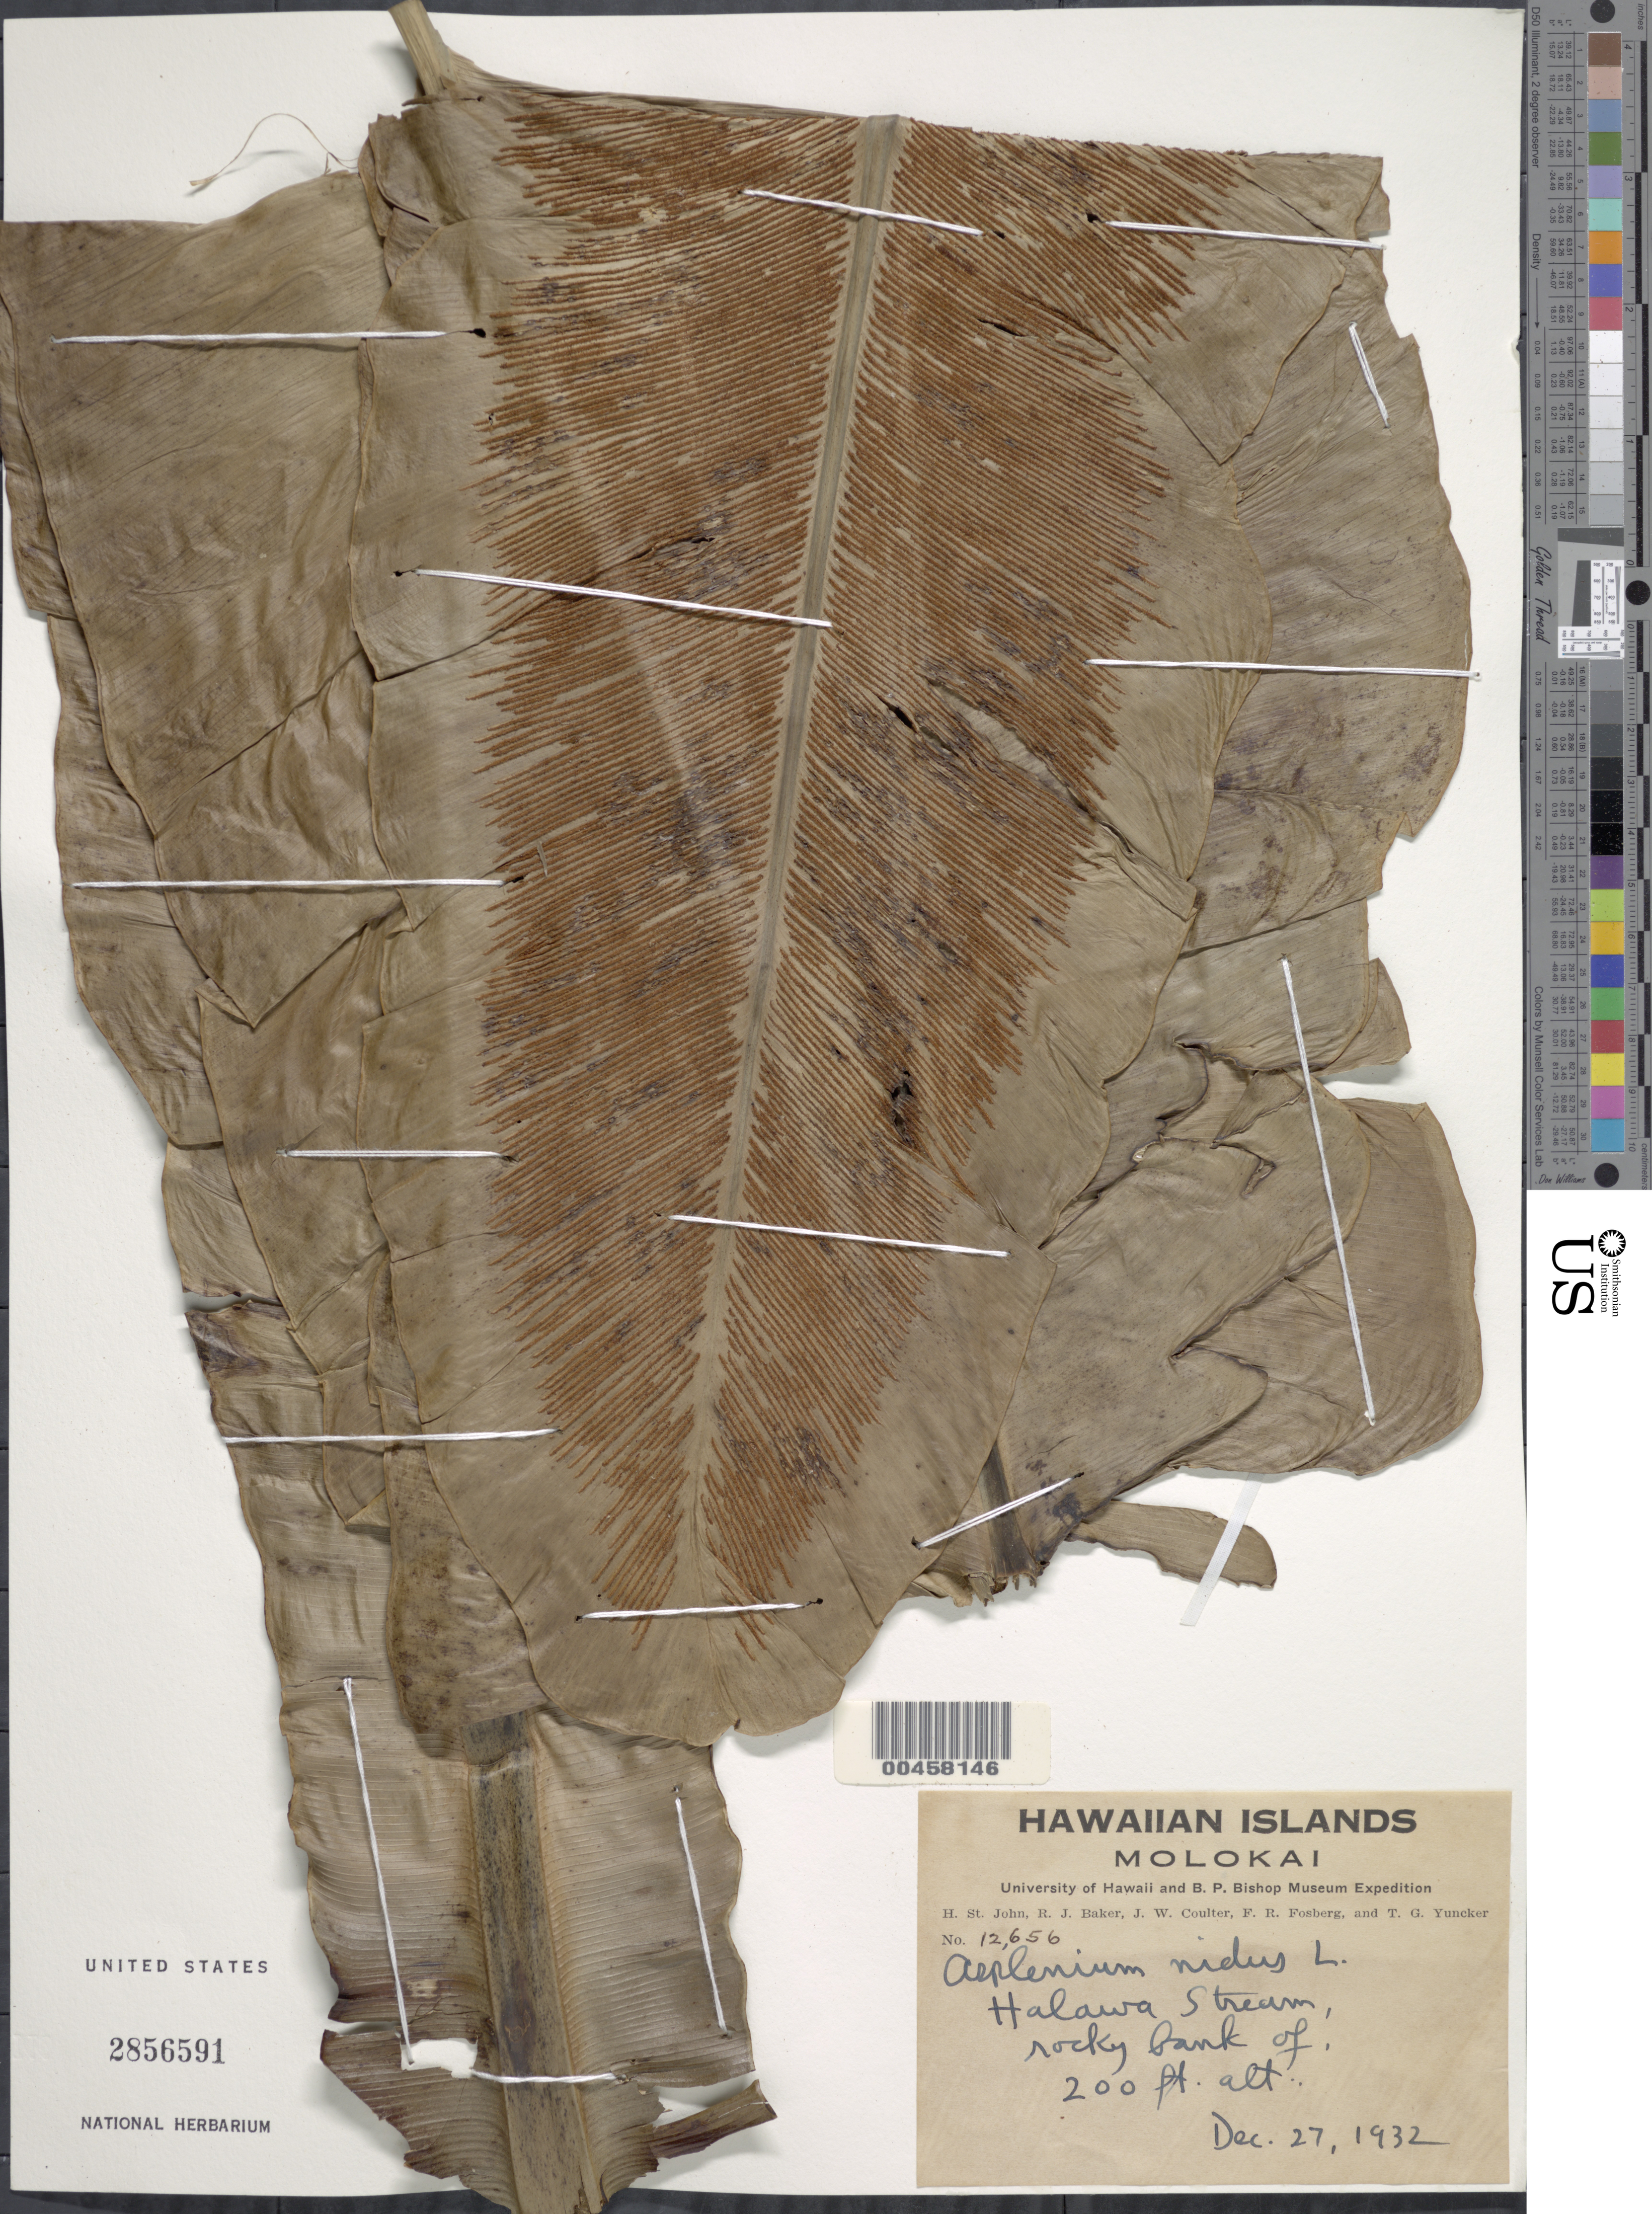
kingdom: Plantae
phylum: Tracheophyta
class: Polypodiopsida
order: Polypodiales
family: Aspleniaceae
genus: Asplenium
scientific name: Asplenium nidus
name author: L.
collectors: H. St. John, R. J. Baker, J. W. Coulter & F. R. Fosberg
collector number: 12656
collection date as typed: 27 Dec 1932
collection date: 1932-12-27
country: United States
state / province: Hawaii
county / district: Maui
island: Moloka'i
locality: Halawa Stream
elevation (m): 61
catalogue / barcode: US 2856591